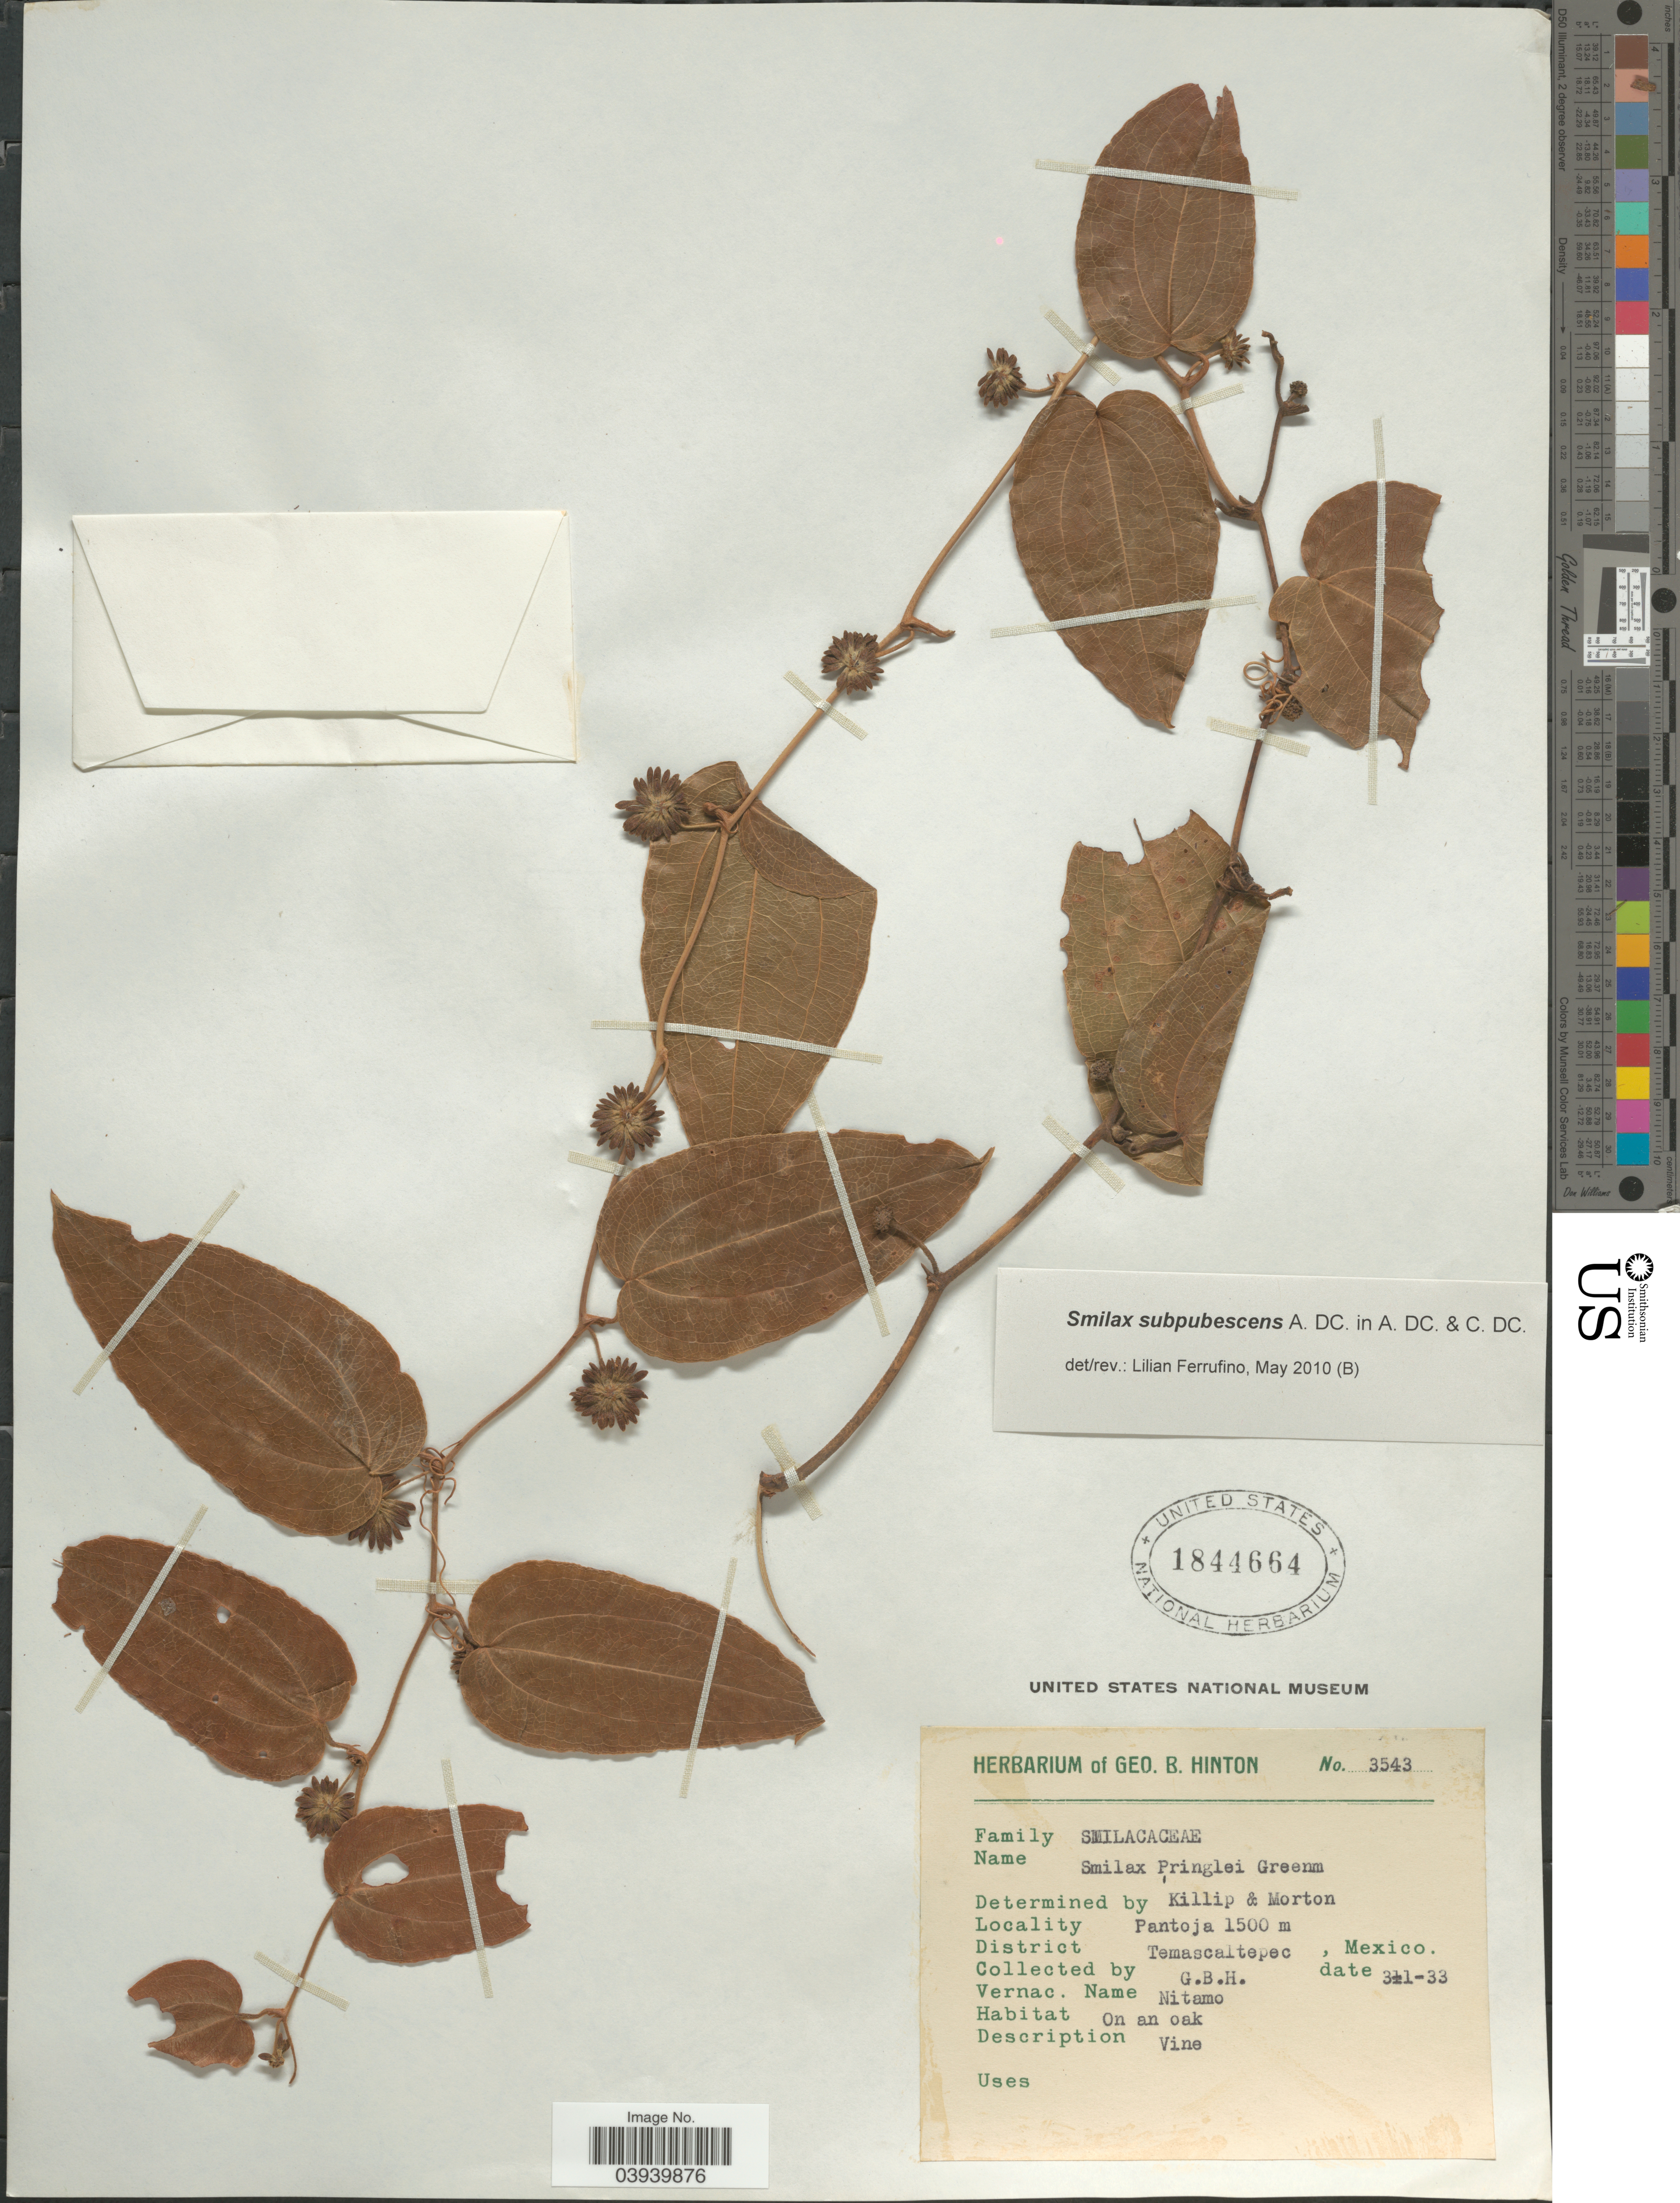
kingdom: Plantae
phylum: Tracheophyta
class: Liliopsida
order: Liliales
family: Smilacaceae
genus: Smilax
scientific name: Smilax subpubescens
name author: A. DC.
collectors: G. B. Hinton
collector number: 3543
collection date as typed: Transcribed d/m/y: 3/11/33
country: Mexico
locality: Pantoja. District Temascaltepec.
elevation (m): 1500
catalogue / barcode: US 1844664